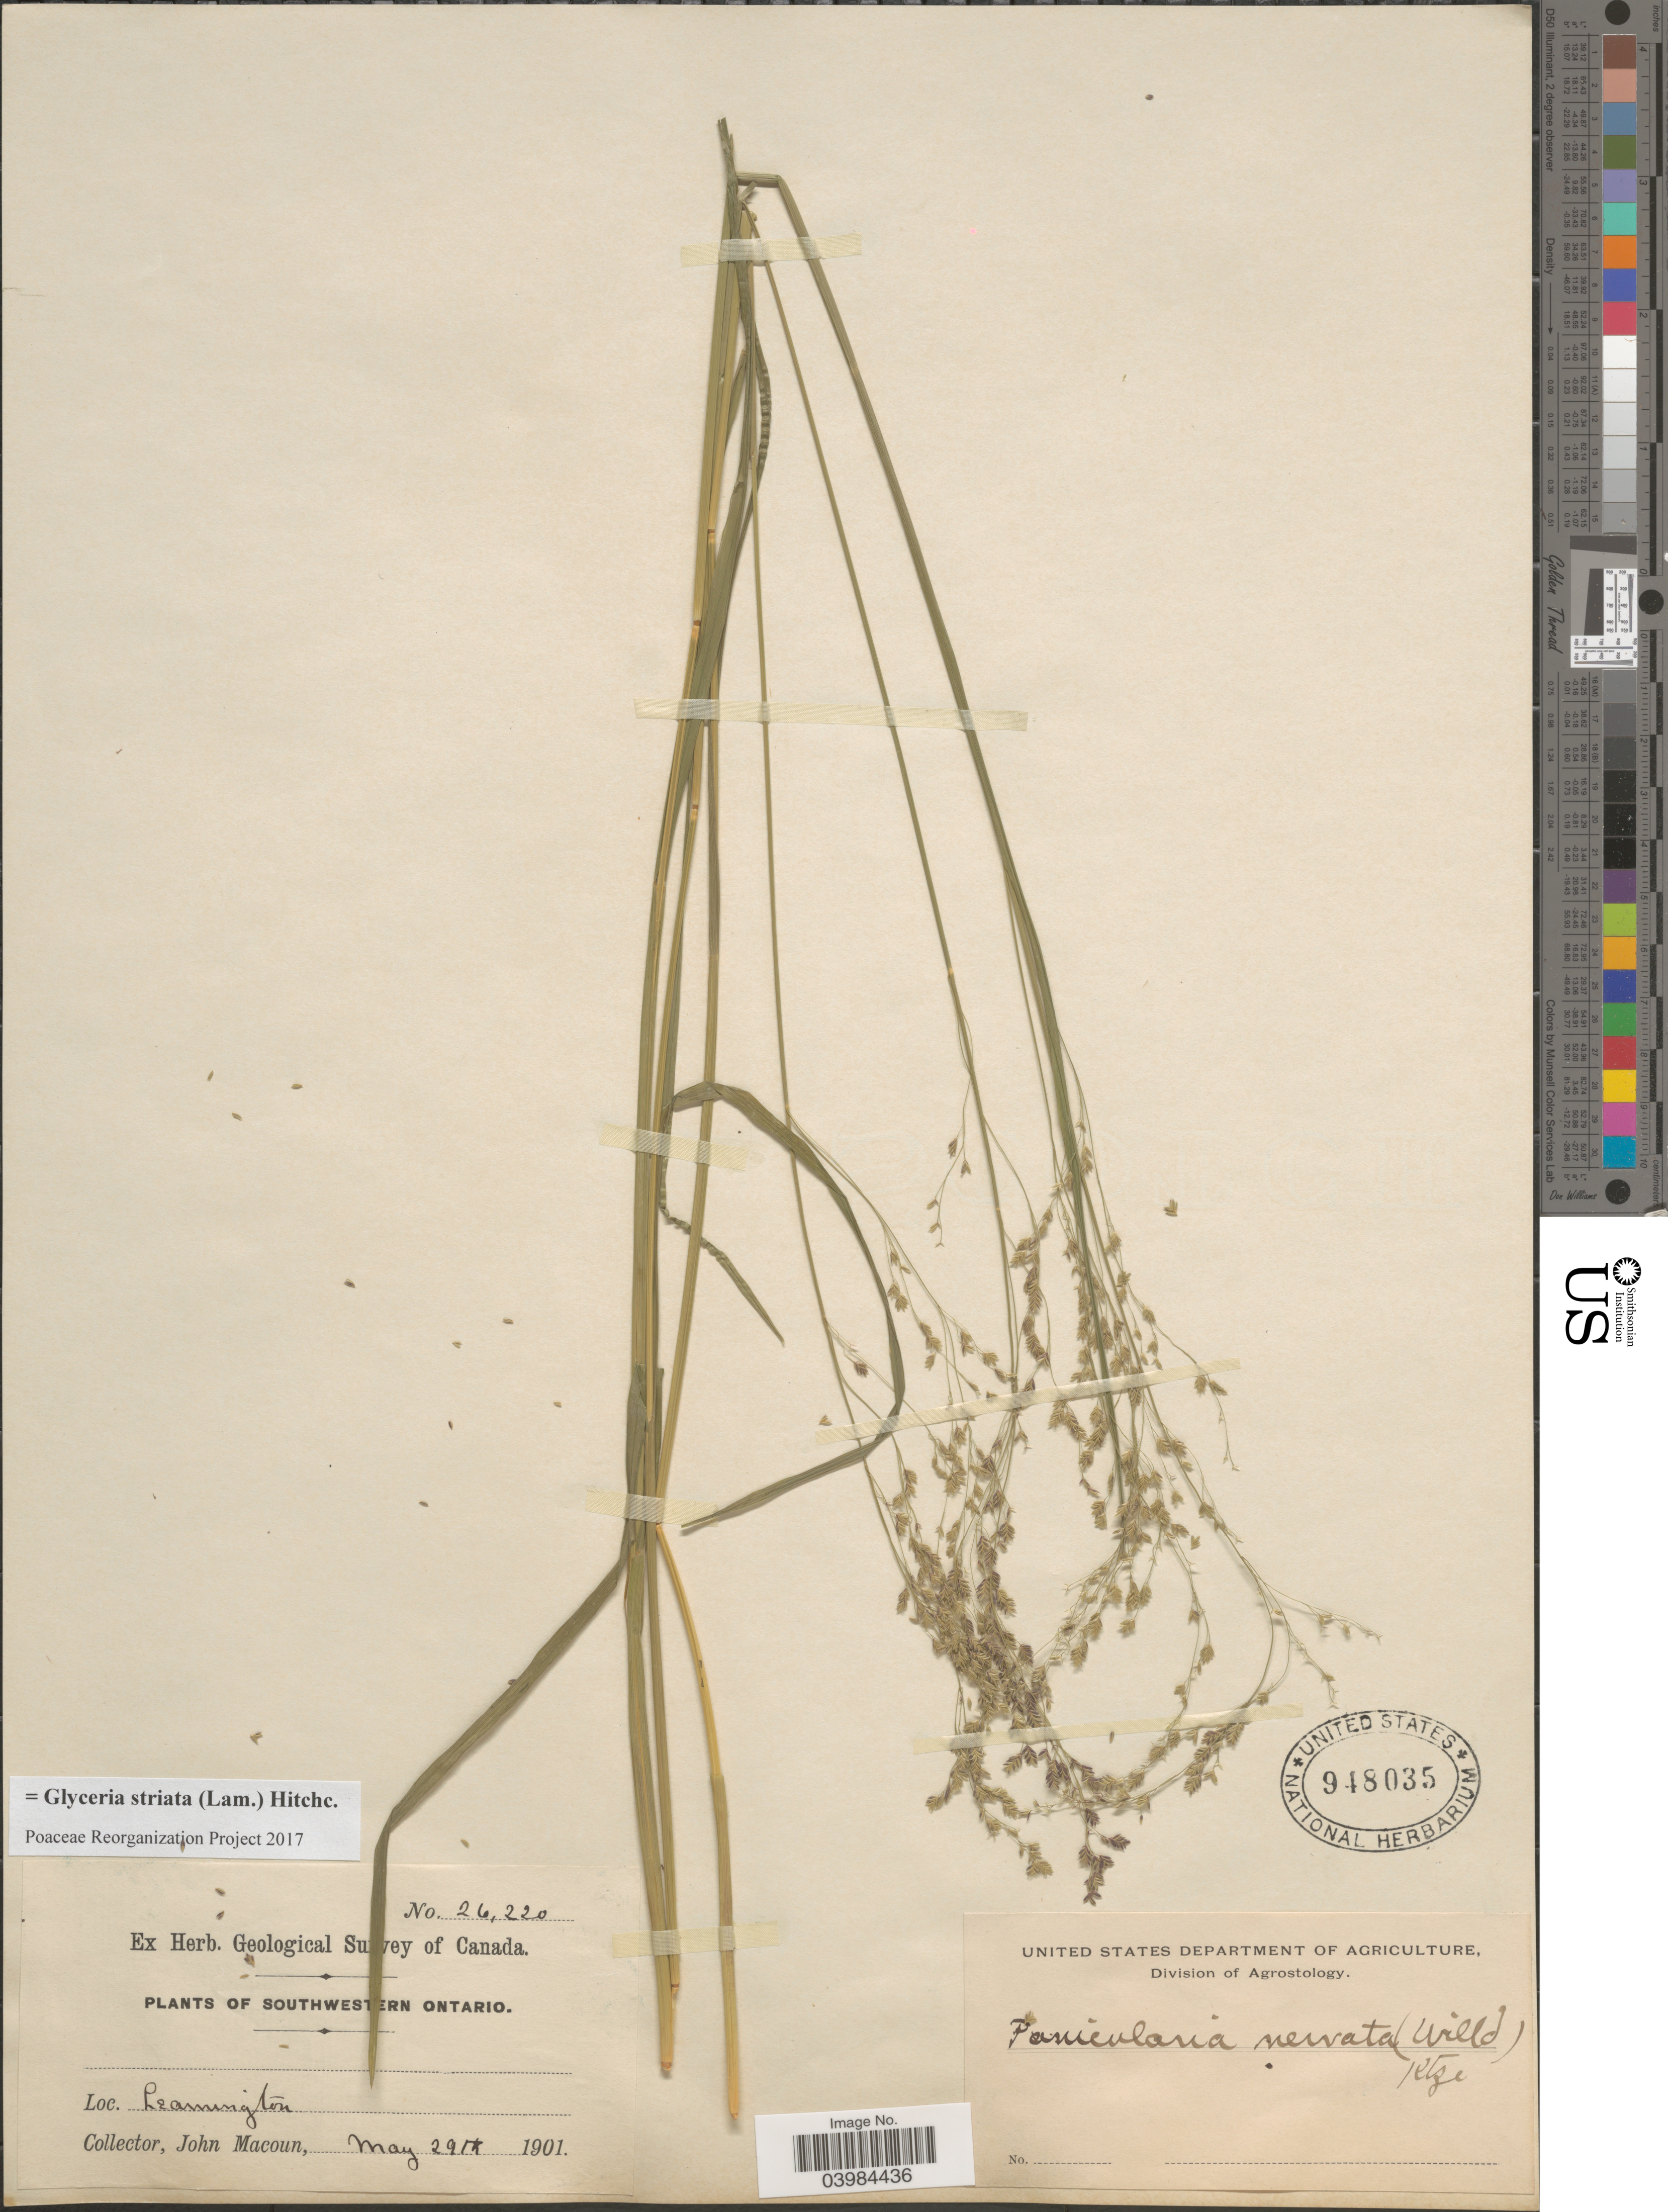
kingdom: Plantae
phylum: Tracheophyta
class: Liliopsida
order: Poales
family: Poaceae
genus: Glyceria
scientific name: Glyceria striata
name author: (Lam.) Hitchc.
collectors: J. Macoun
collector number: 26220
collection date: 1901-05-29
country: Canada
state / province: Ontario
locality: Southwestern Ontario. Leamington.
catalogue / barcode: US 948035